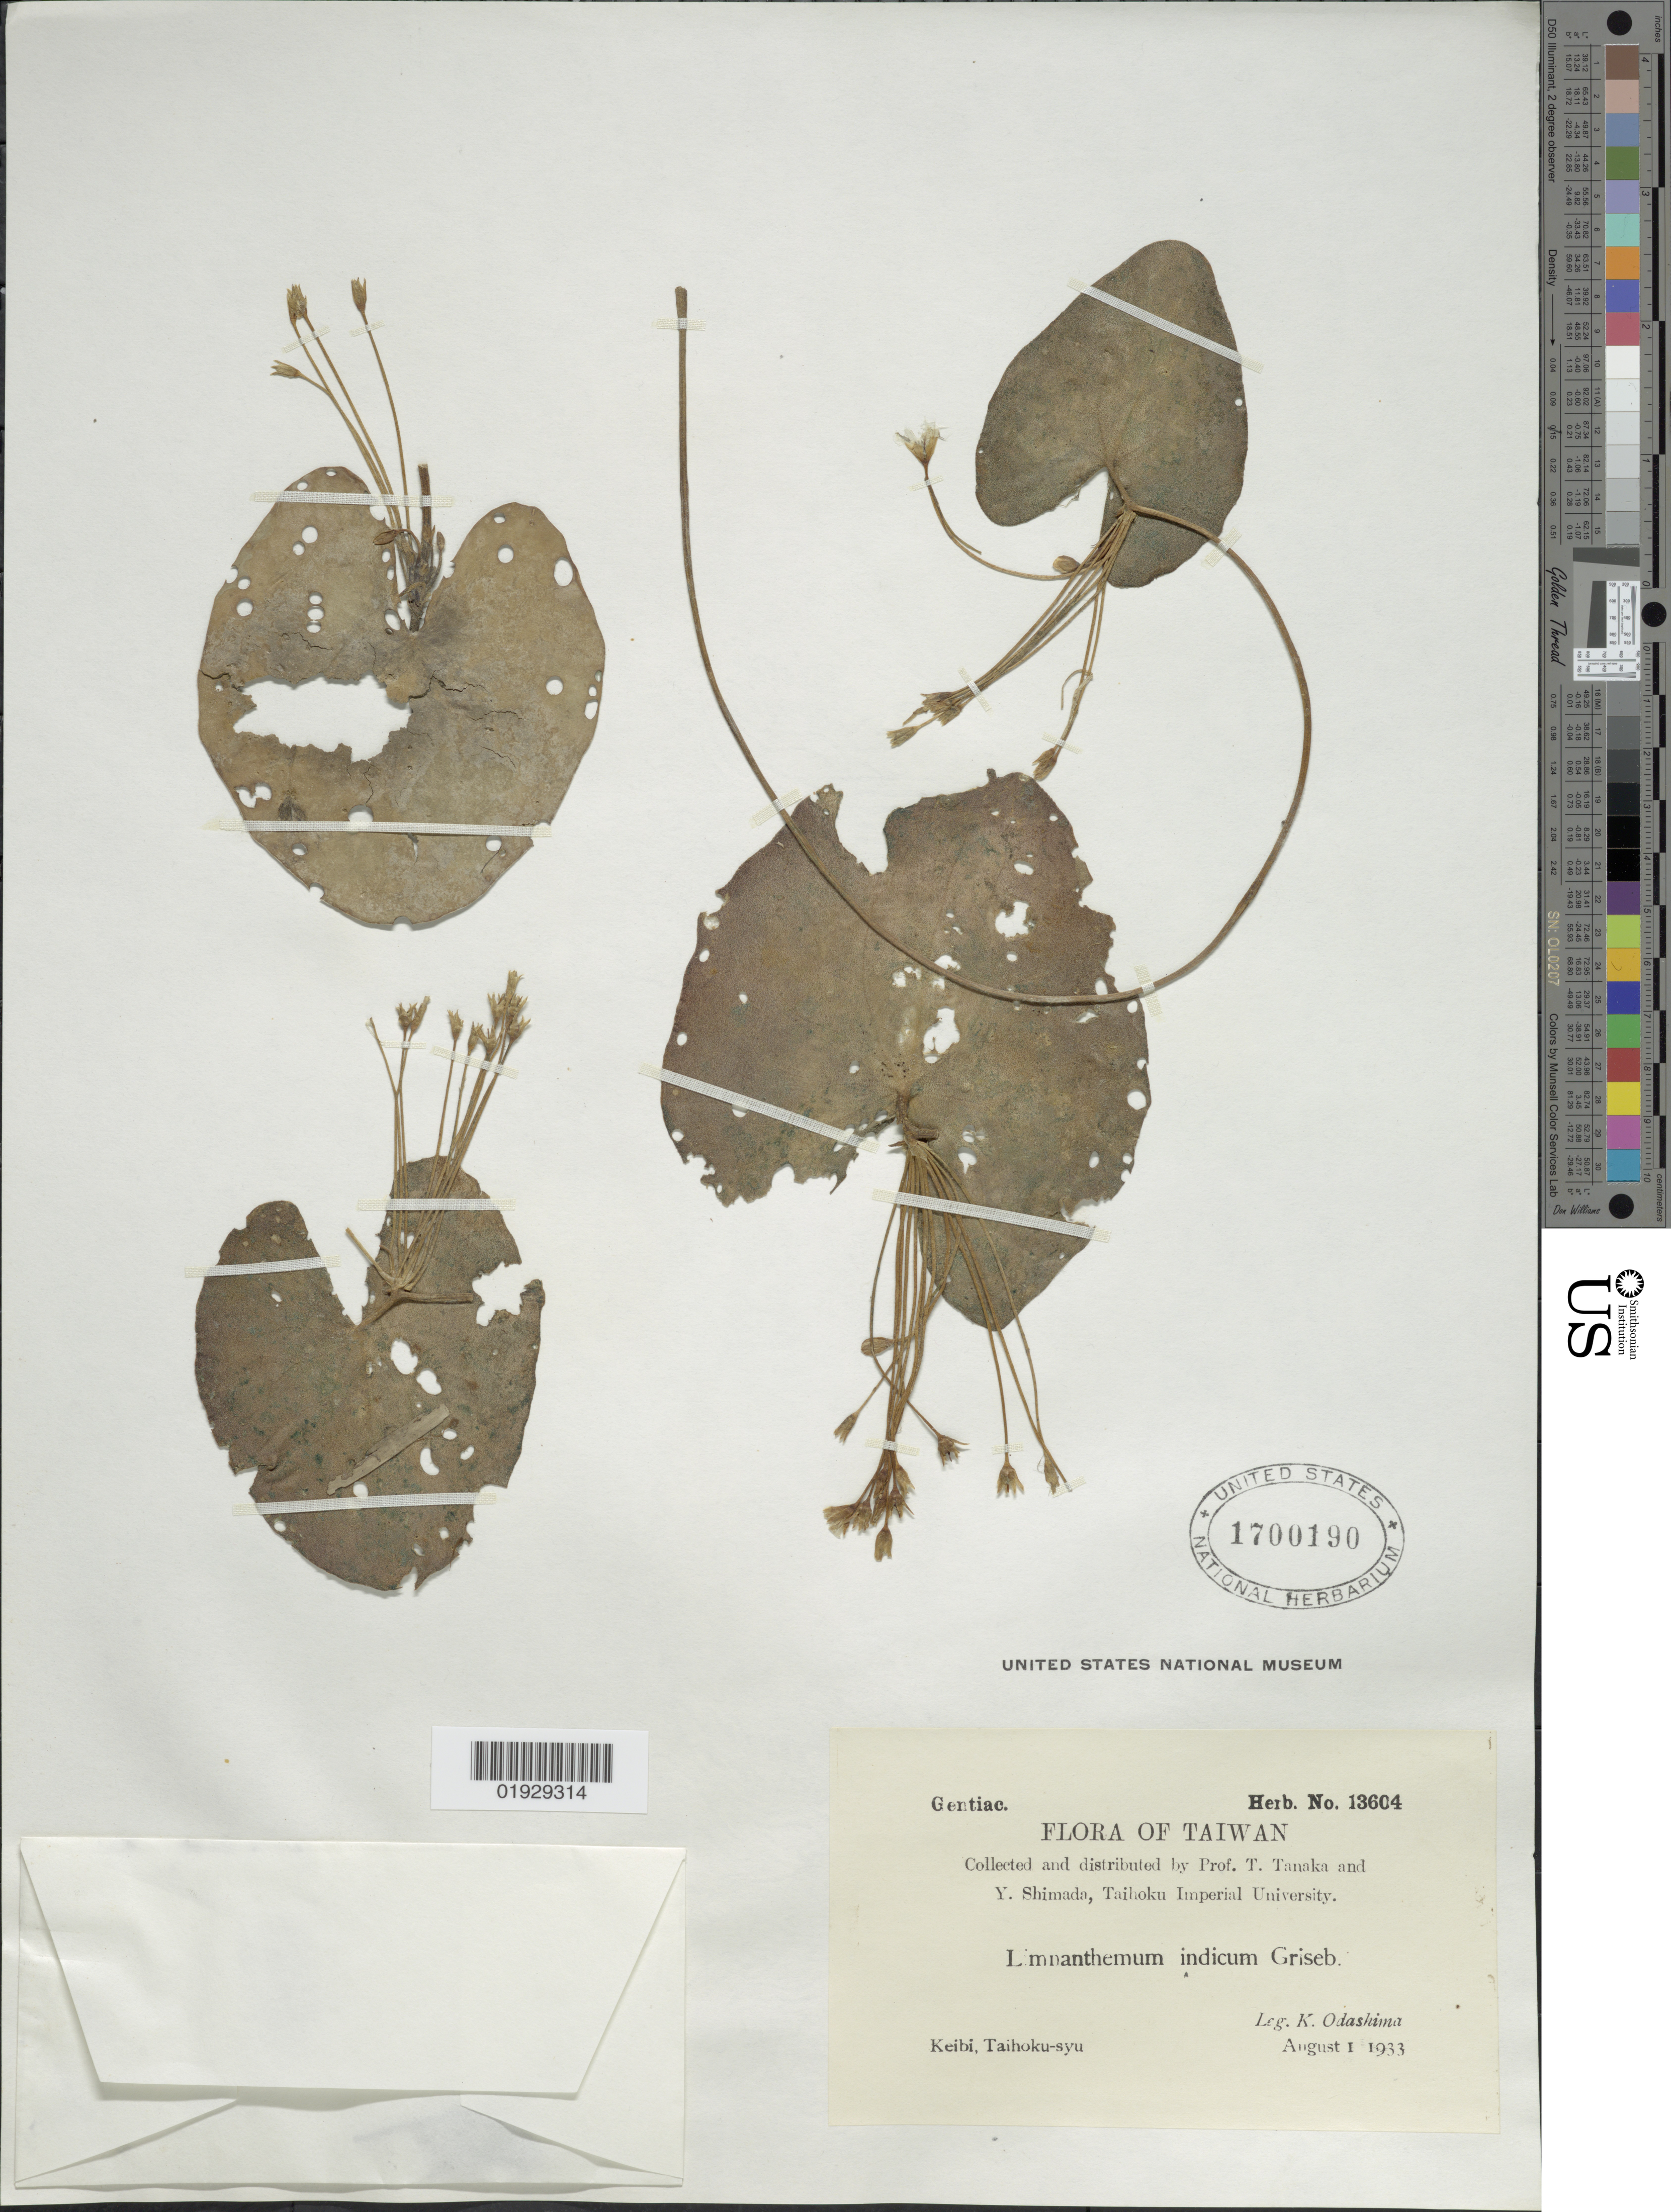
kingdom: Plantae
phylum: Tracheophyta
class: Magnoliopsida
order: Asterales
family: Menyanthaceae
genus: Nymphoides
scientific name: Nymphoides indica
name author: (L.) Kuntze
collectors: K. Odashima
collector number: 13604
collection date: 1933-08-01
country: Taiwan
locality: Keibi, Taihoku-syu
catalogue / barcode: US 1700190